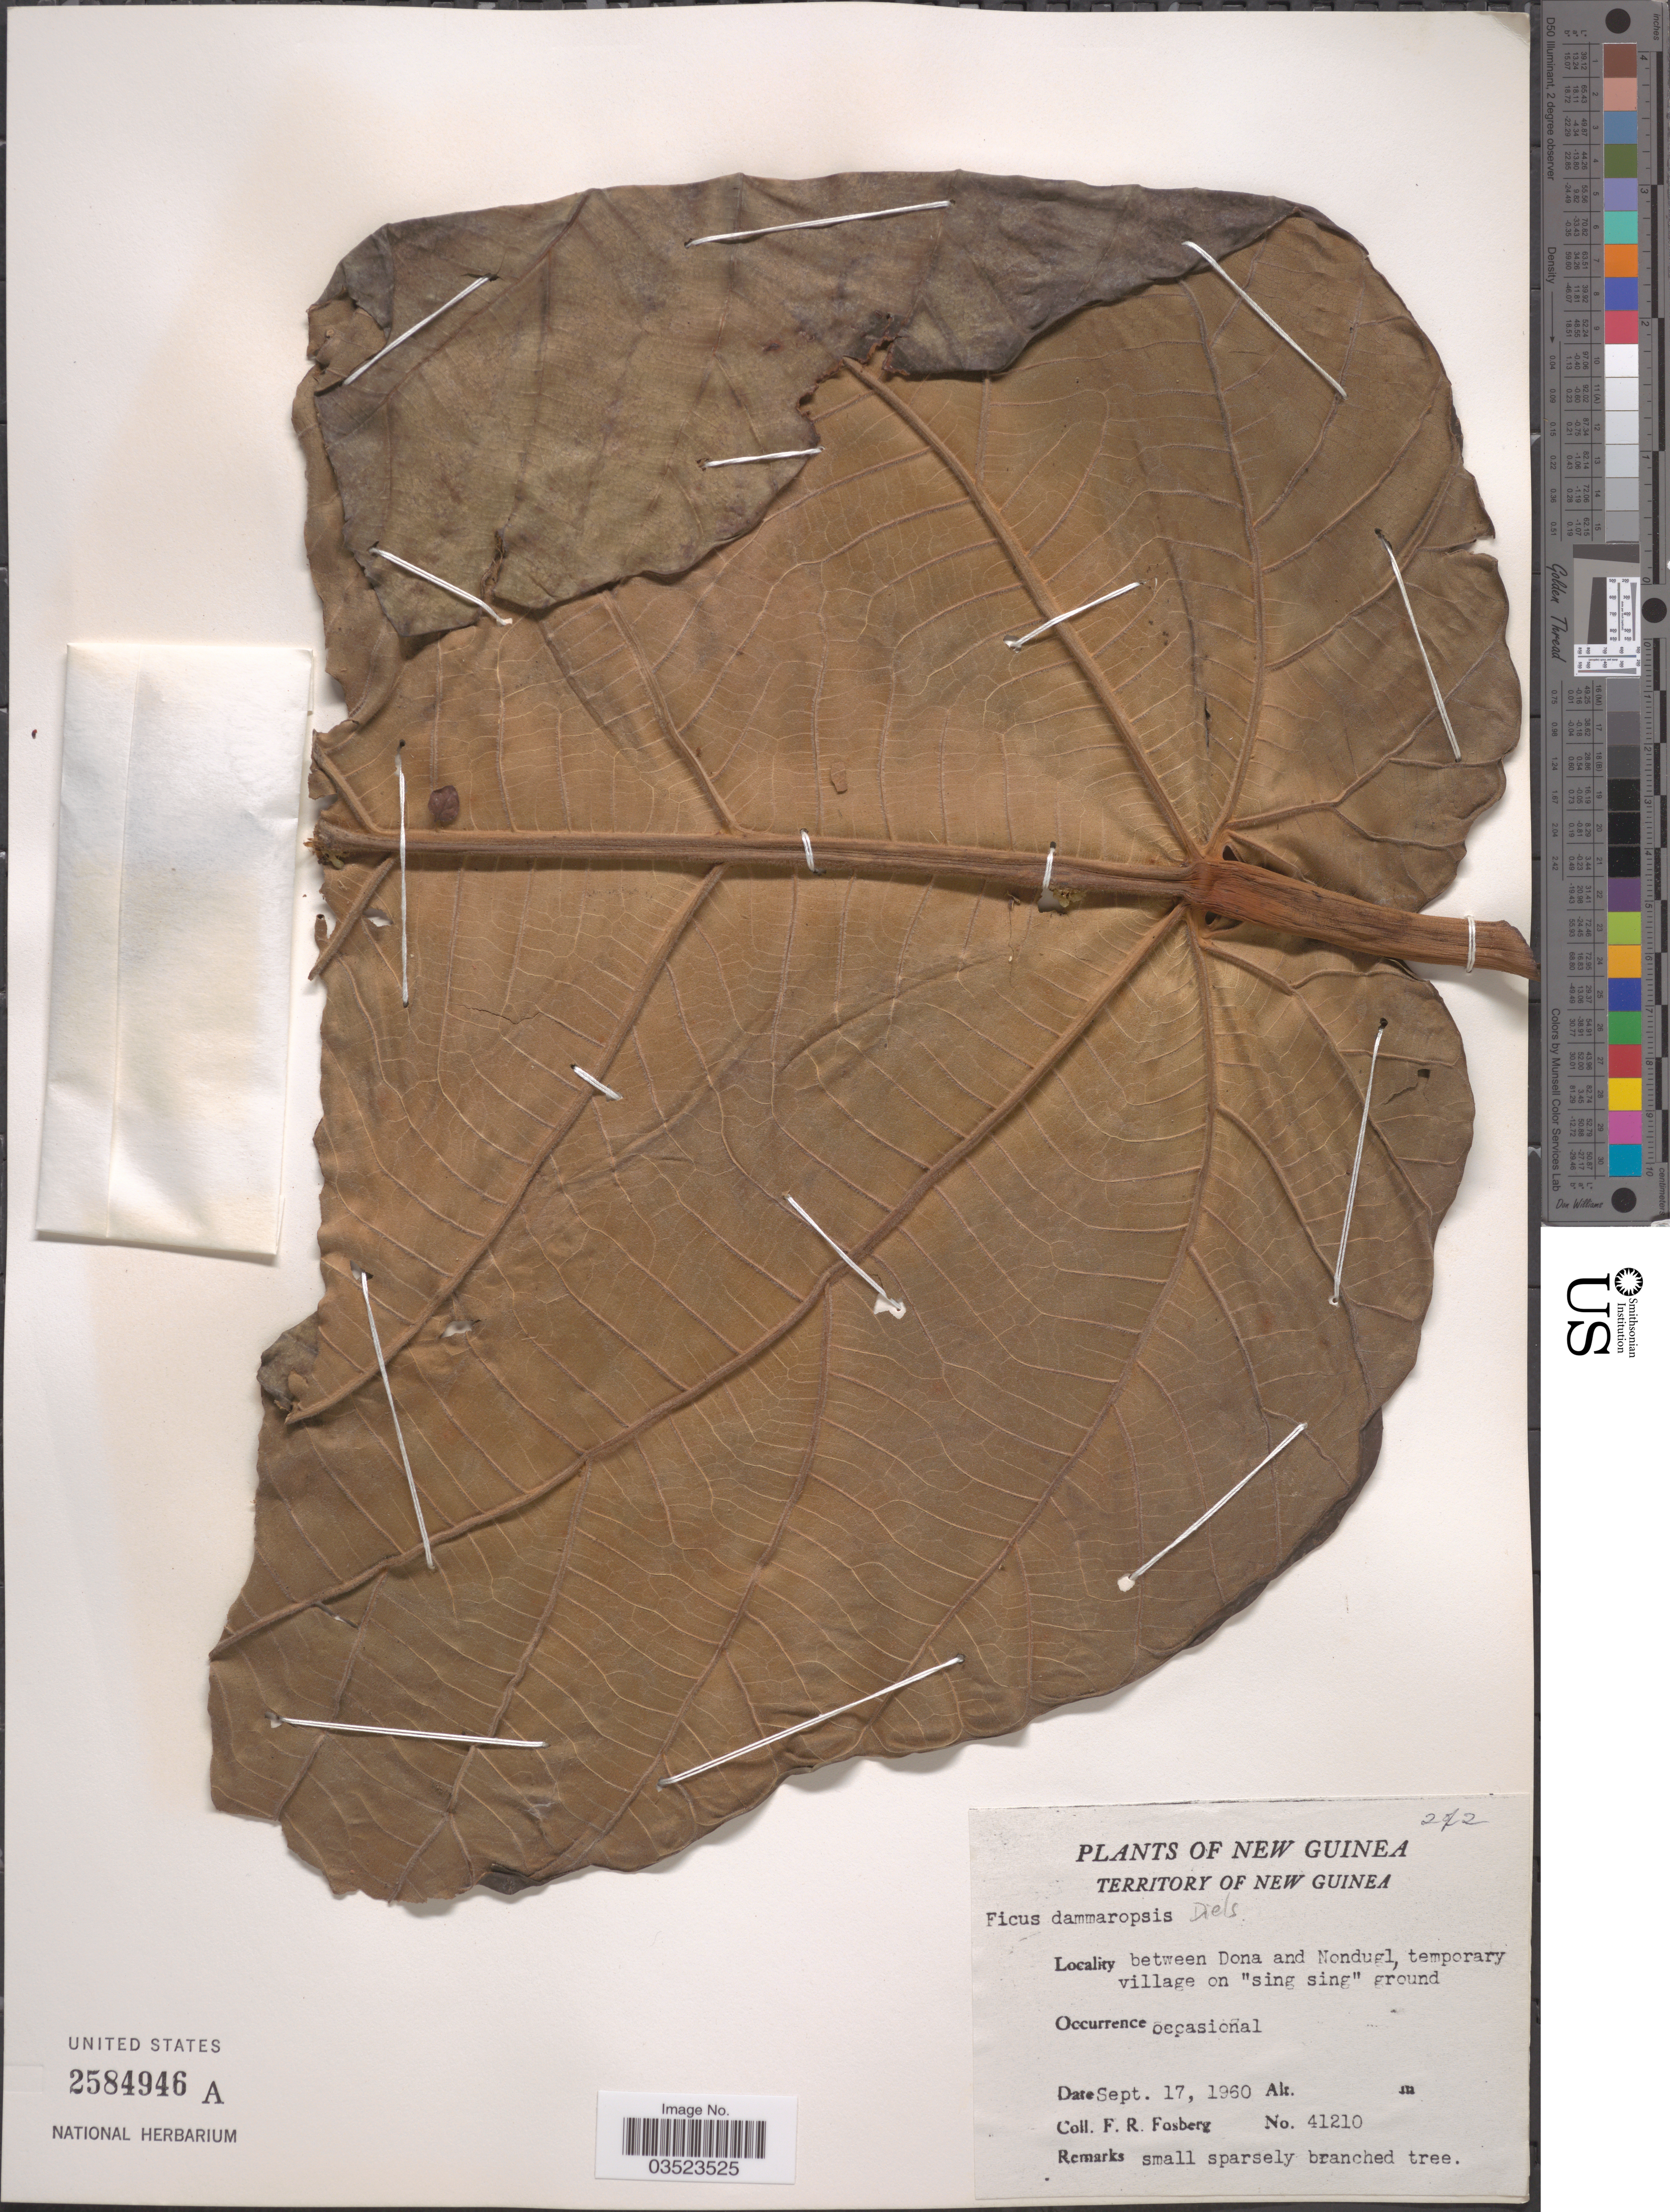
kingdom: Plantae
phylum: Tracheophyta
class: Magnoliopsida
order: Rosales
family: Moraceae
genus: Ficus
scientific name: Ficus dammaropsis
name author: Diels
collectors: F. R. Fosberg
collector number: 41210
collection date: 1960-09-17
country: Papua New Guinea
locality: New Guinea. Territory of New Guinea. Between Dona and Nondugl, temporary village on "sing sing" ground.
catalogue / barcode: US 2584946A